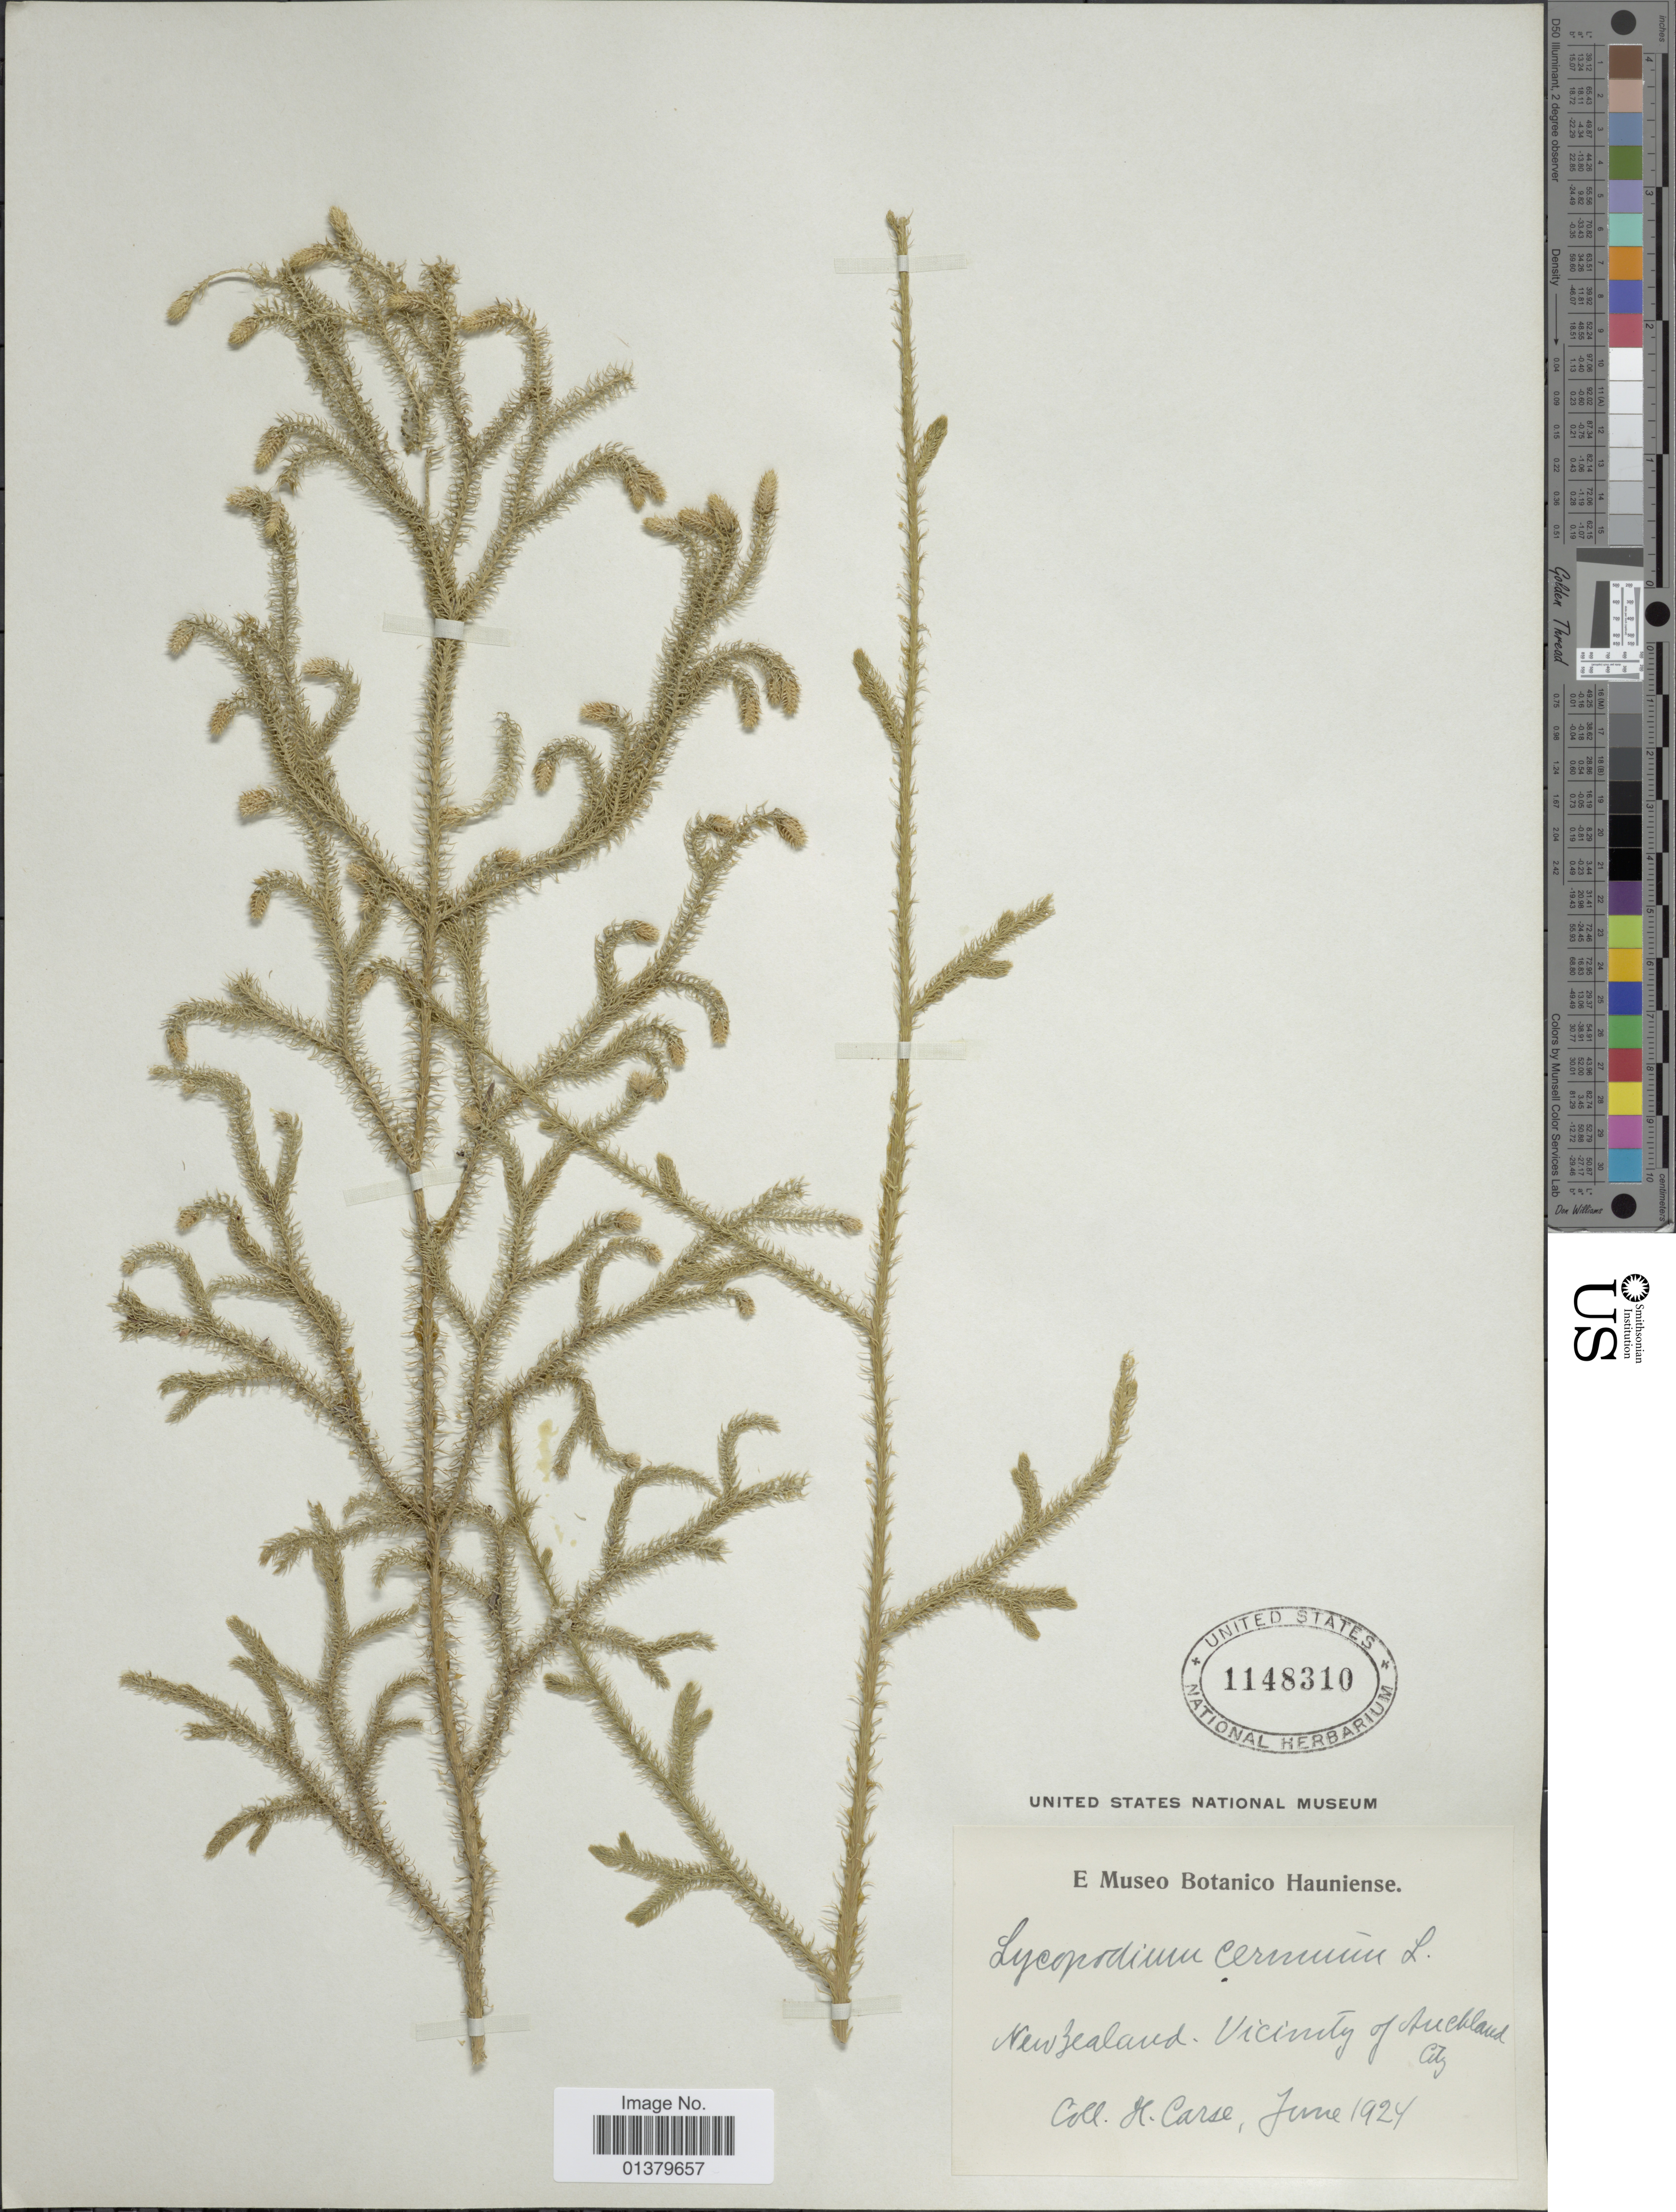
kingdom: Plantae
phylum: Tracheophyta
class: Lycopodiopsida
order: Lycopodiales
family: Lycopodiaceae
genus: Palhinhaea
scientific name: Palhinhaea cernua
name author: (L.) Vasc. & Franco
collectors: H. Carse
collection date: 1924-06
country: New Zealand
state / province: Auckland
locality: Vicinity of Auckland City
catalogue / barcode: US 1147310